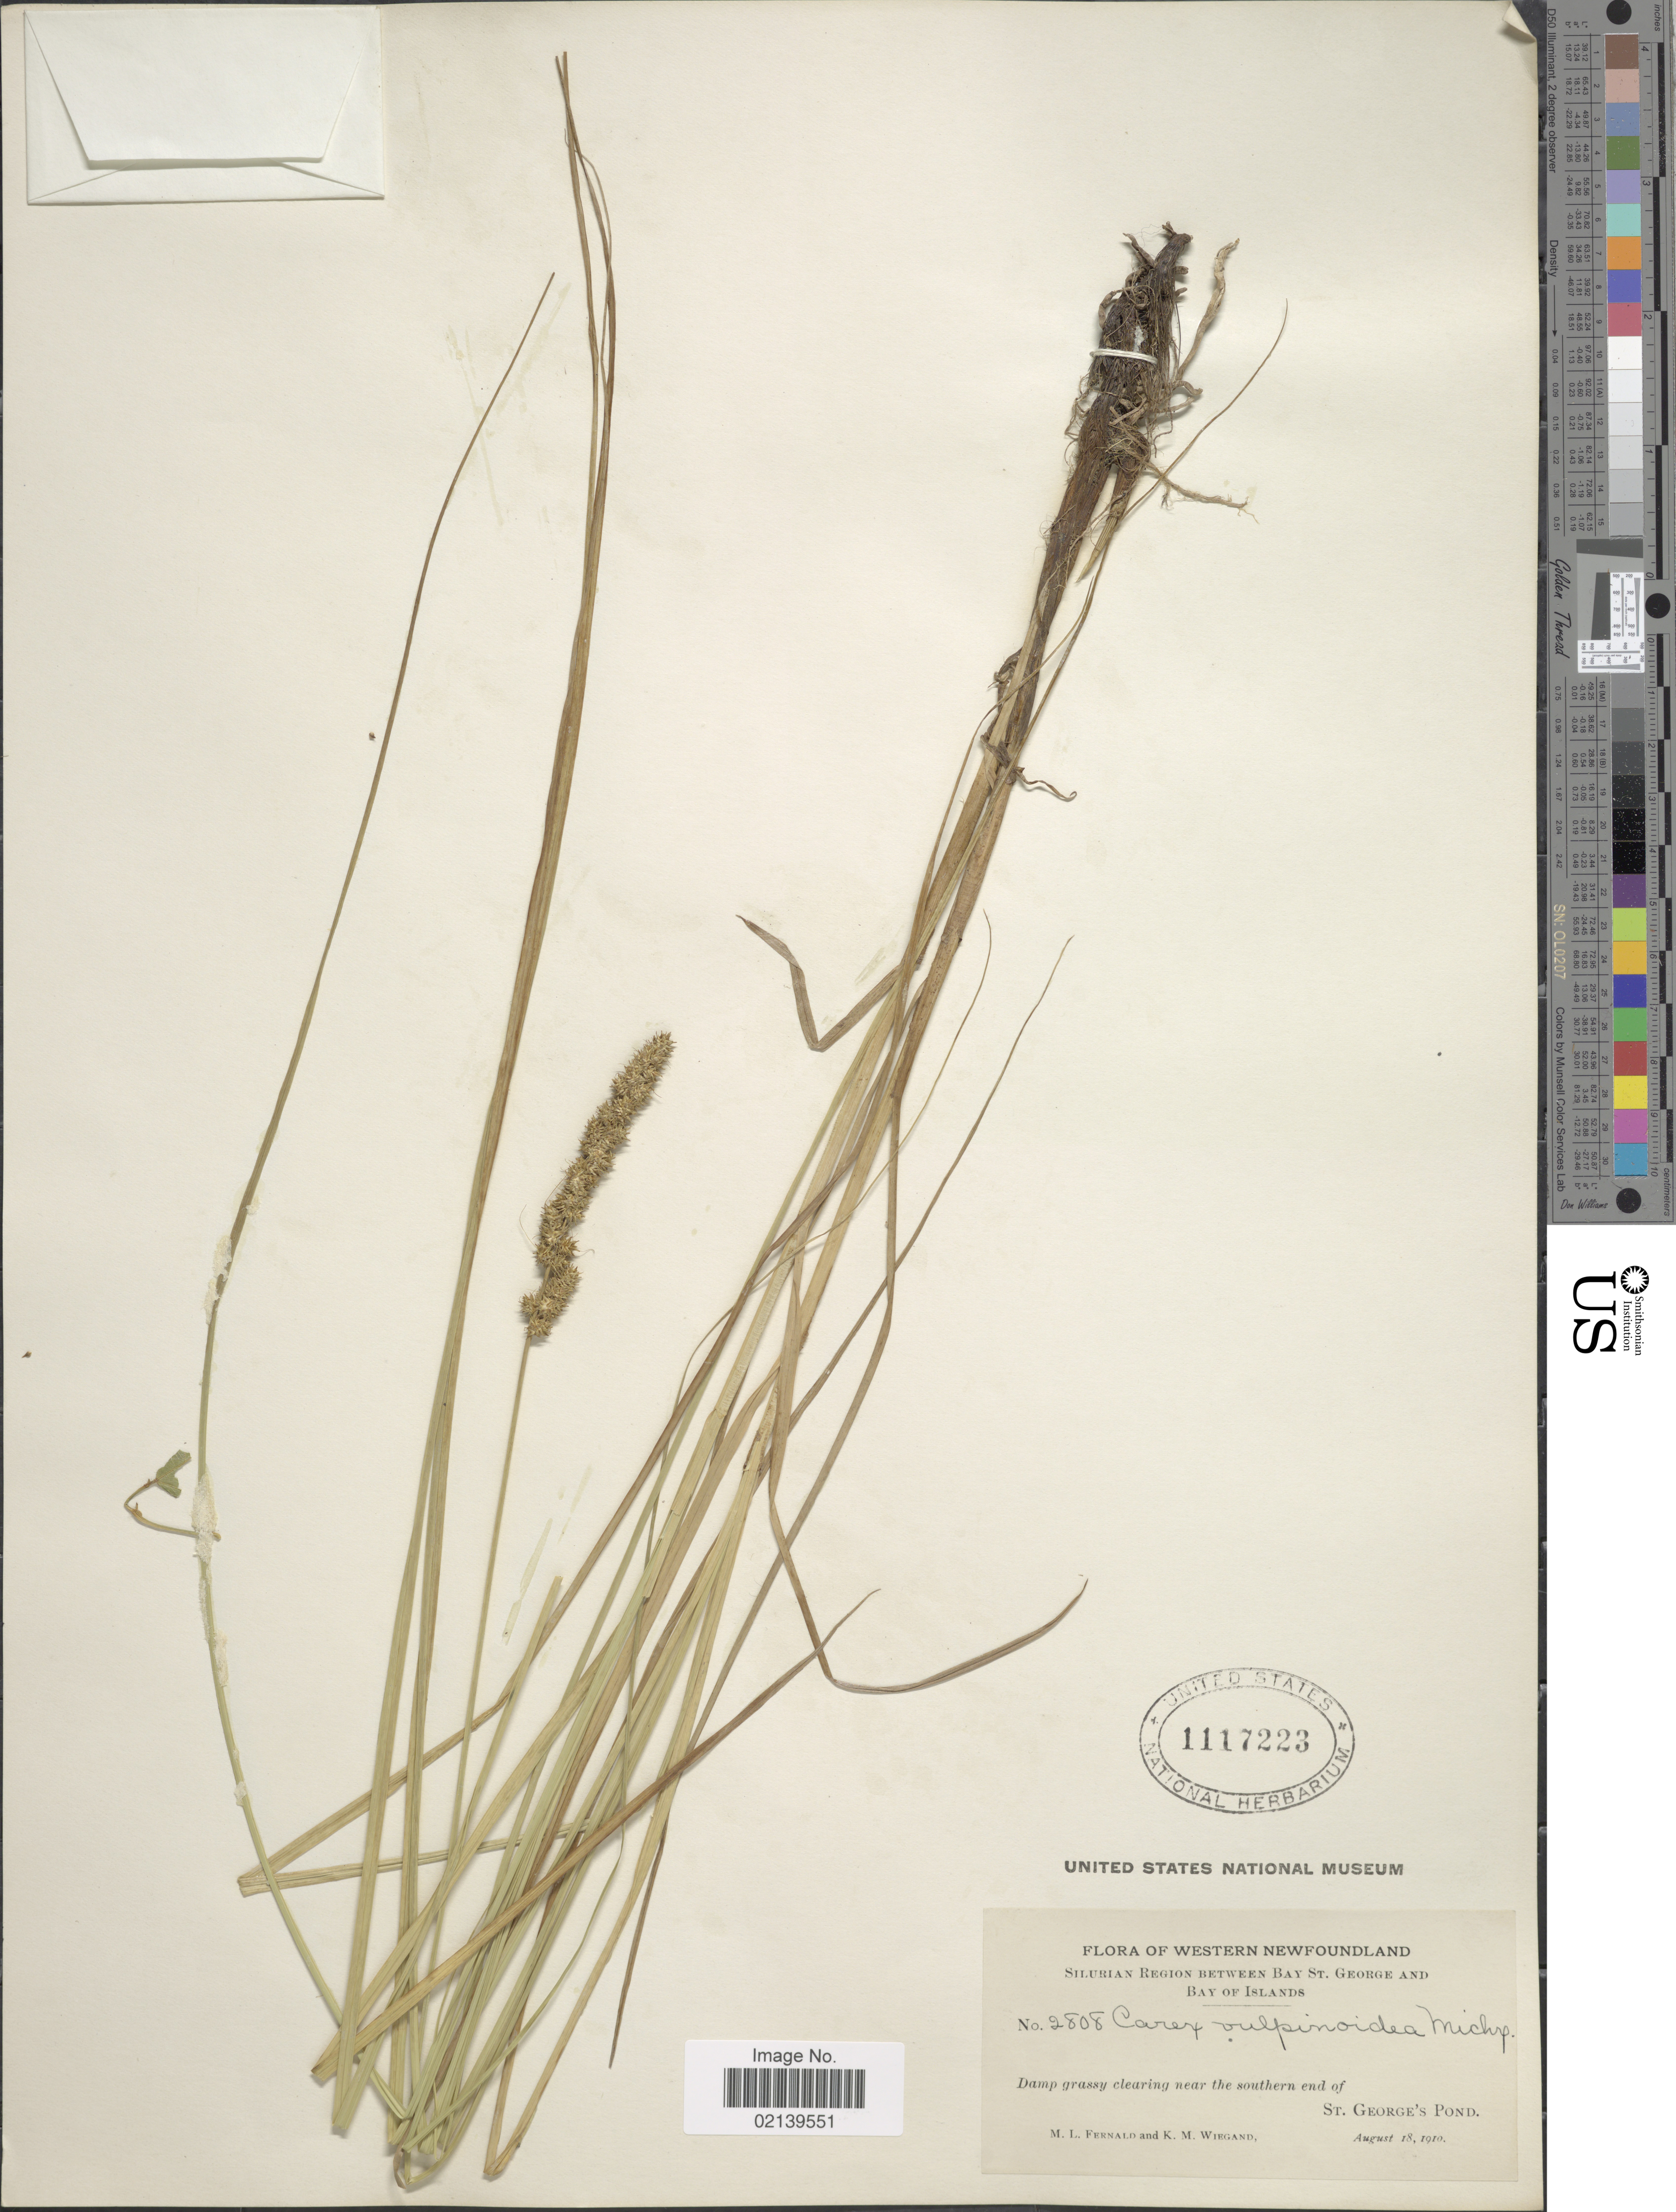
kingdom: Plantae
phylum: Tracheophyta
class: Liliopsida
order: Poales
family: Cyperaceae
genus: Carex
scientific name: Carex vulpinoidea Michx.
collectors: M. L. Fernald & K. M. Wiegand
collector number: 2808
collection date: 1910-08-18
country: Canada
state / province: Newfoundland and Labrador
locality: Western Newfoundland, Silurian Region between Bay St. George and Bay of Islands, Damp grassy clearing near the southern end of St. George's Pond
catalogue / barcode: US 1117223